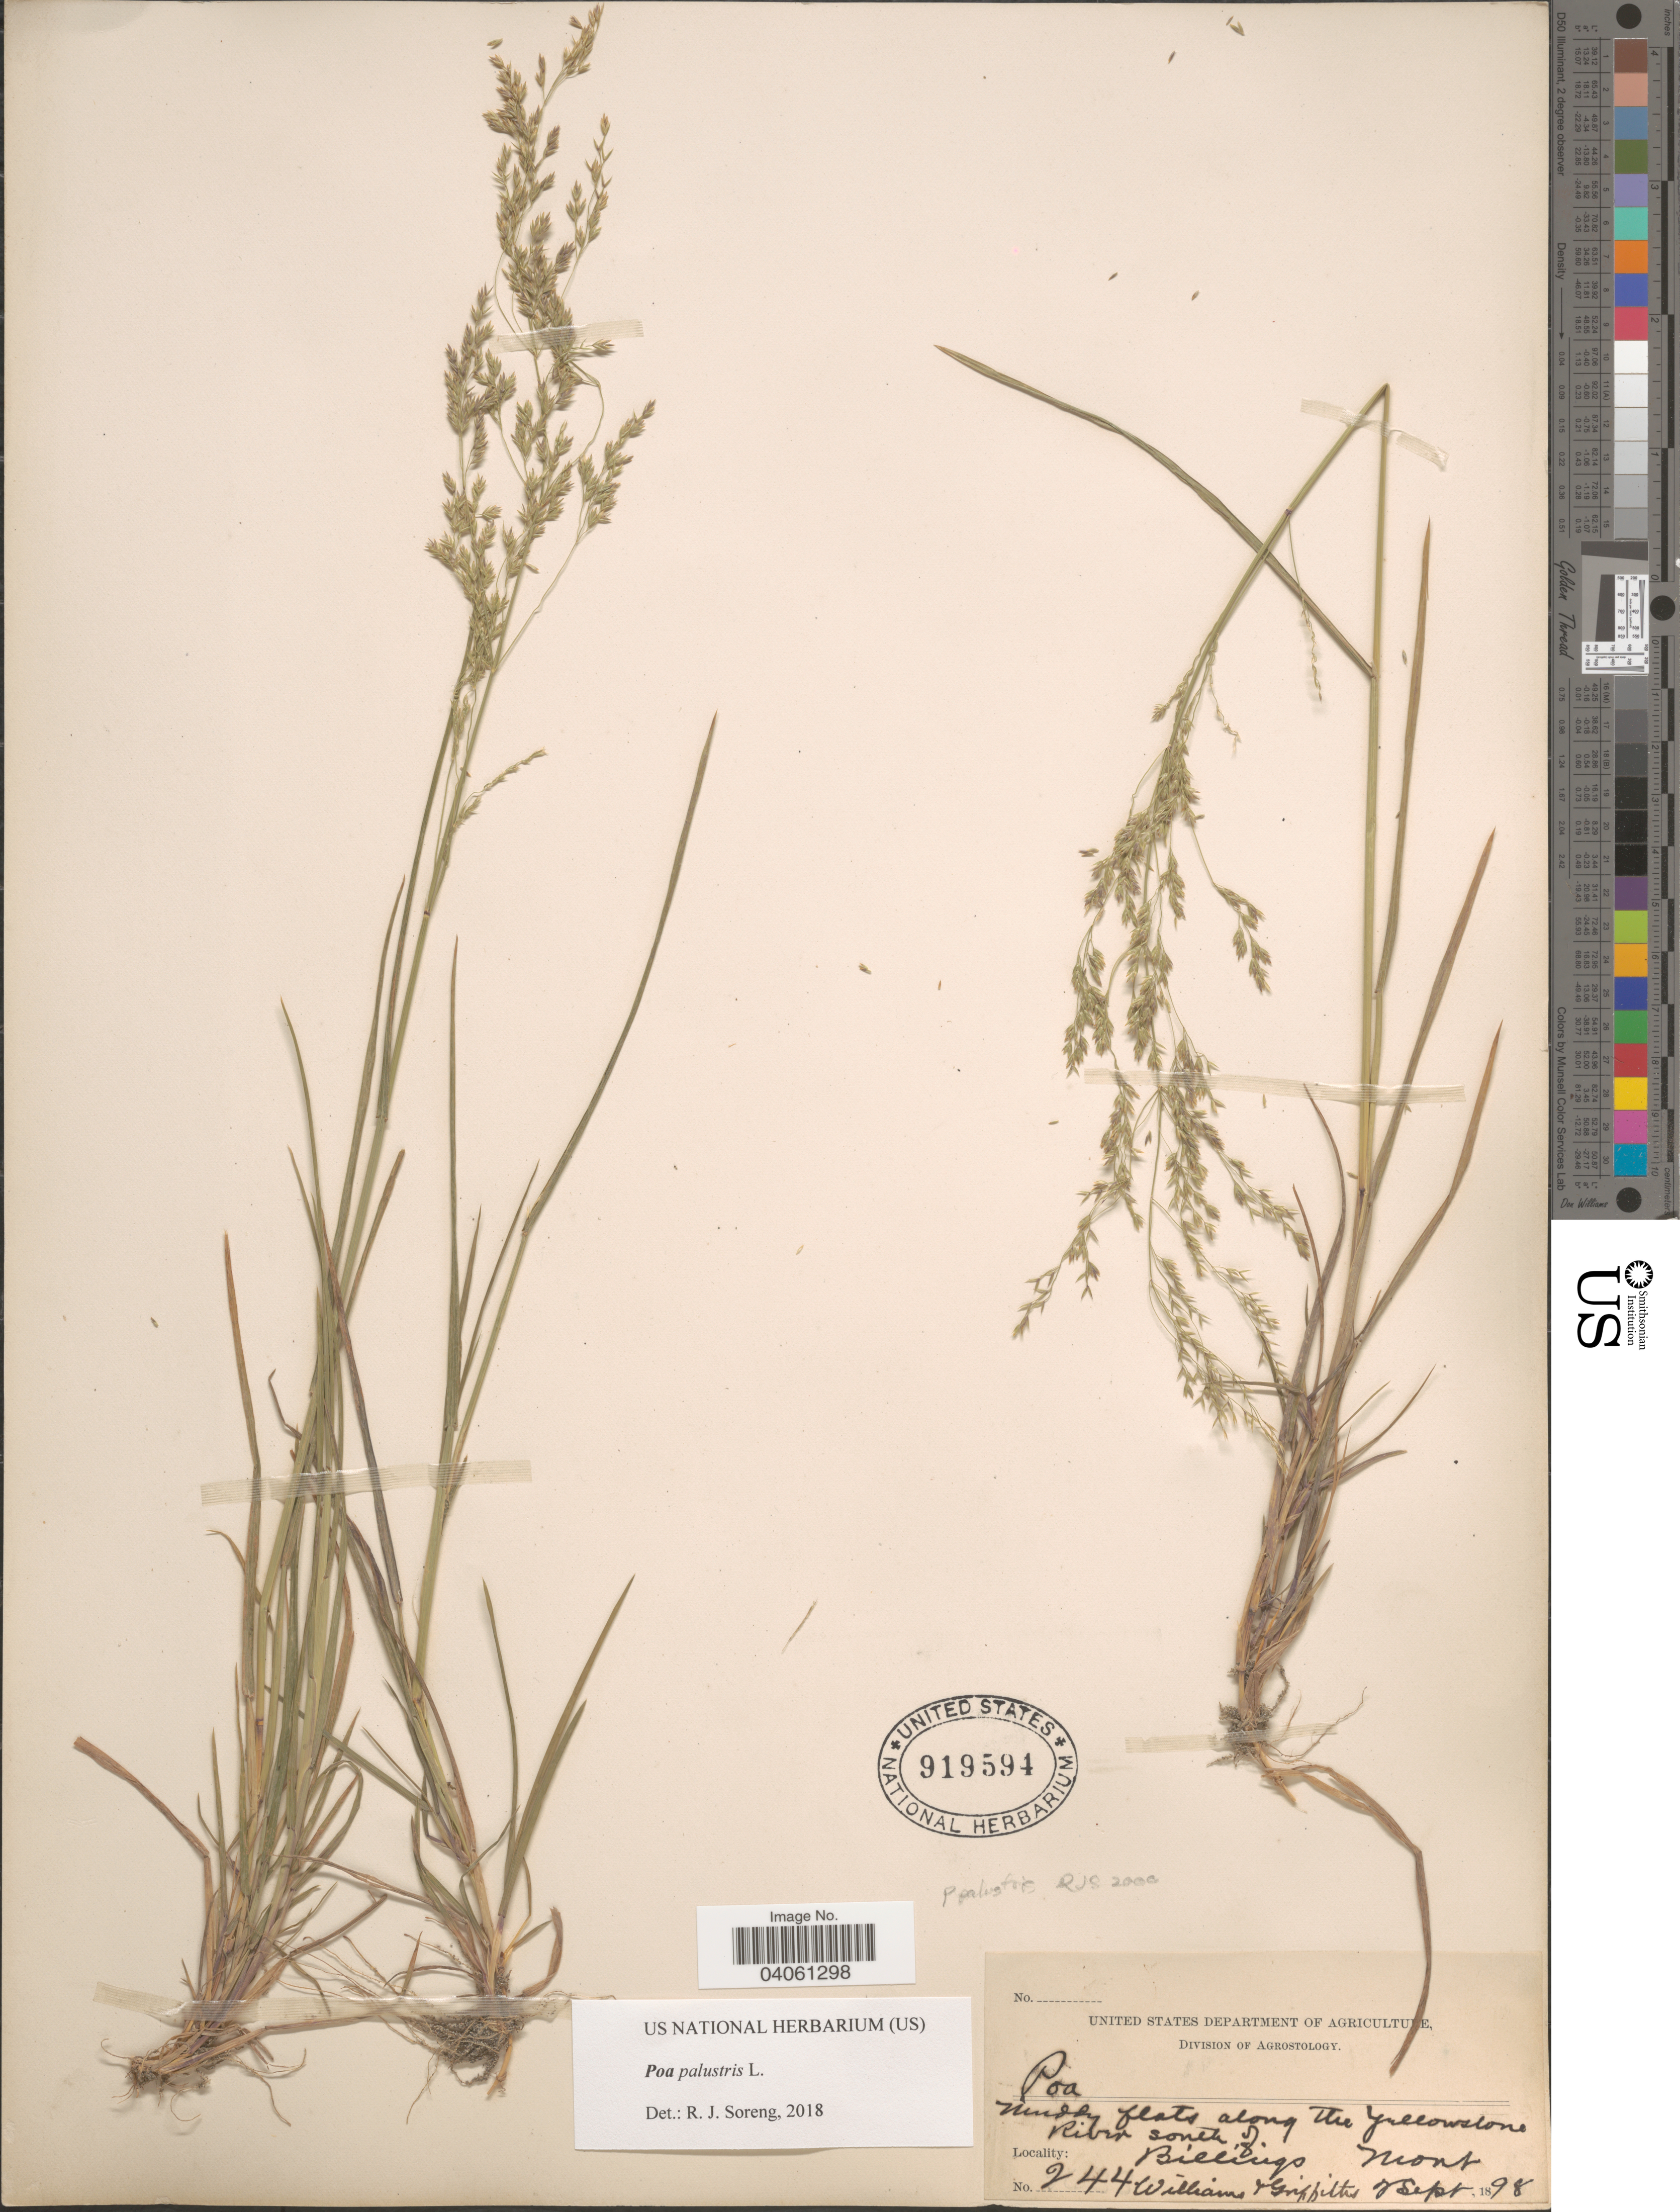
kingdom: Plantae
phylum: Tracheophyta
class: Liliopsida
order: Poales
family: Poaceae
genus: Poa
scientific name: Poa palustris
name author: L.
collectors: -- Williams & -- Griffiths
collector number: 244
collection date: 1898-09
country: United States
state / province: Montana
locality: Muddy flats along the Yellowstone River south of Billings.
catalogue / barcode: US 919594